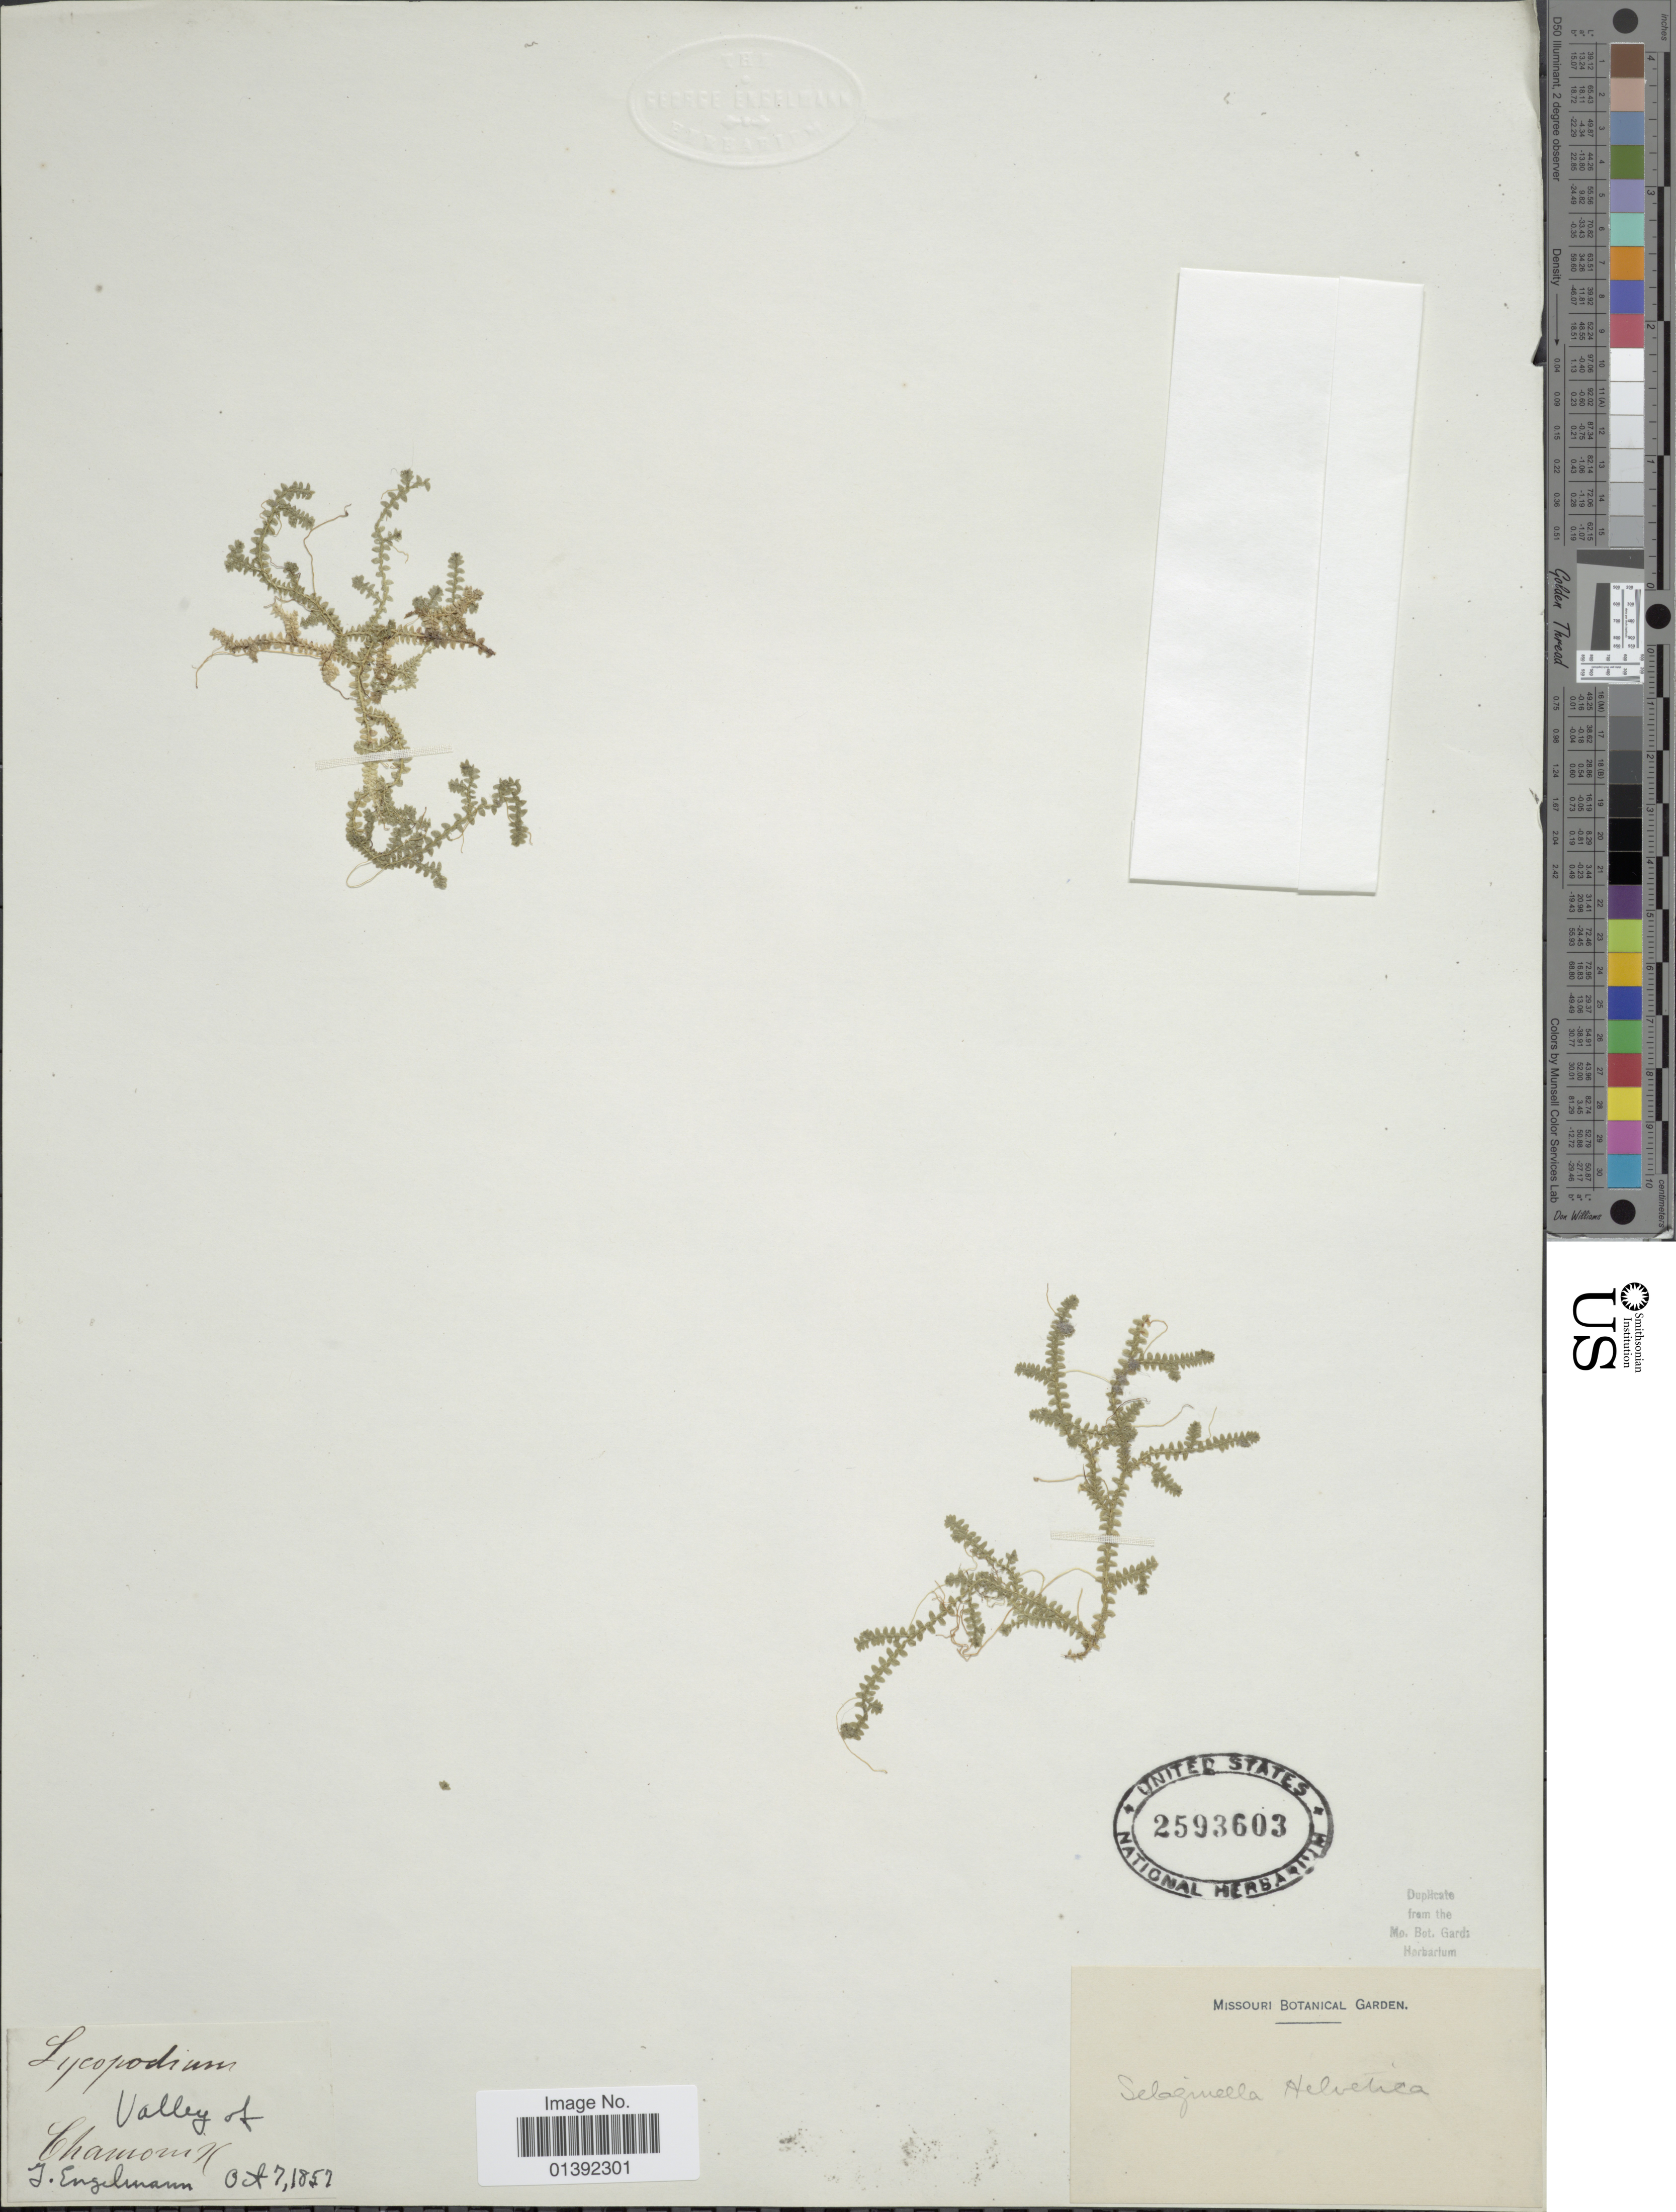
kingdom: Plantae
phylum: Tracheophyta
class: Lycopodiopsida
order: Selaginellales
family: Selaginellaceae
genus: Selaginella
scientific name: Selaginella helvetica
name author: (L.) Spring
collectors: J. Engelmann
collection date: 1857-10-07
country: France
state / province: Auvergne-Rhône-Alpes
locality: Valley of Chamounix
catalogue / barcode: US 2593603